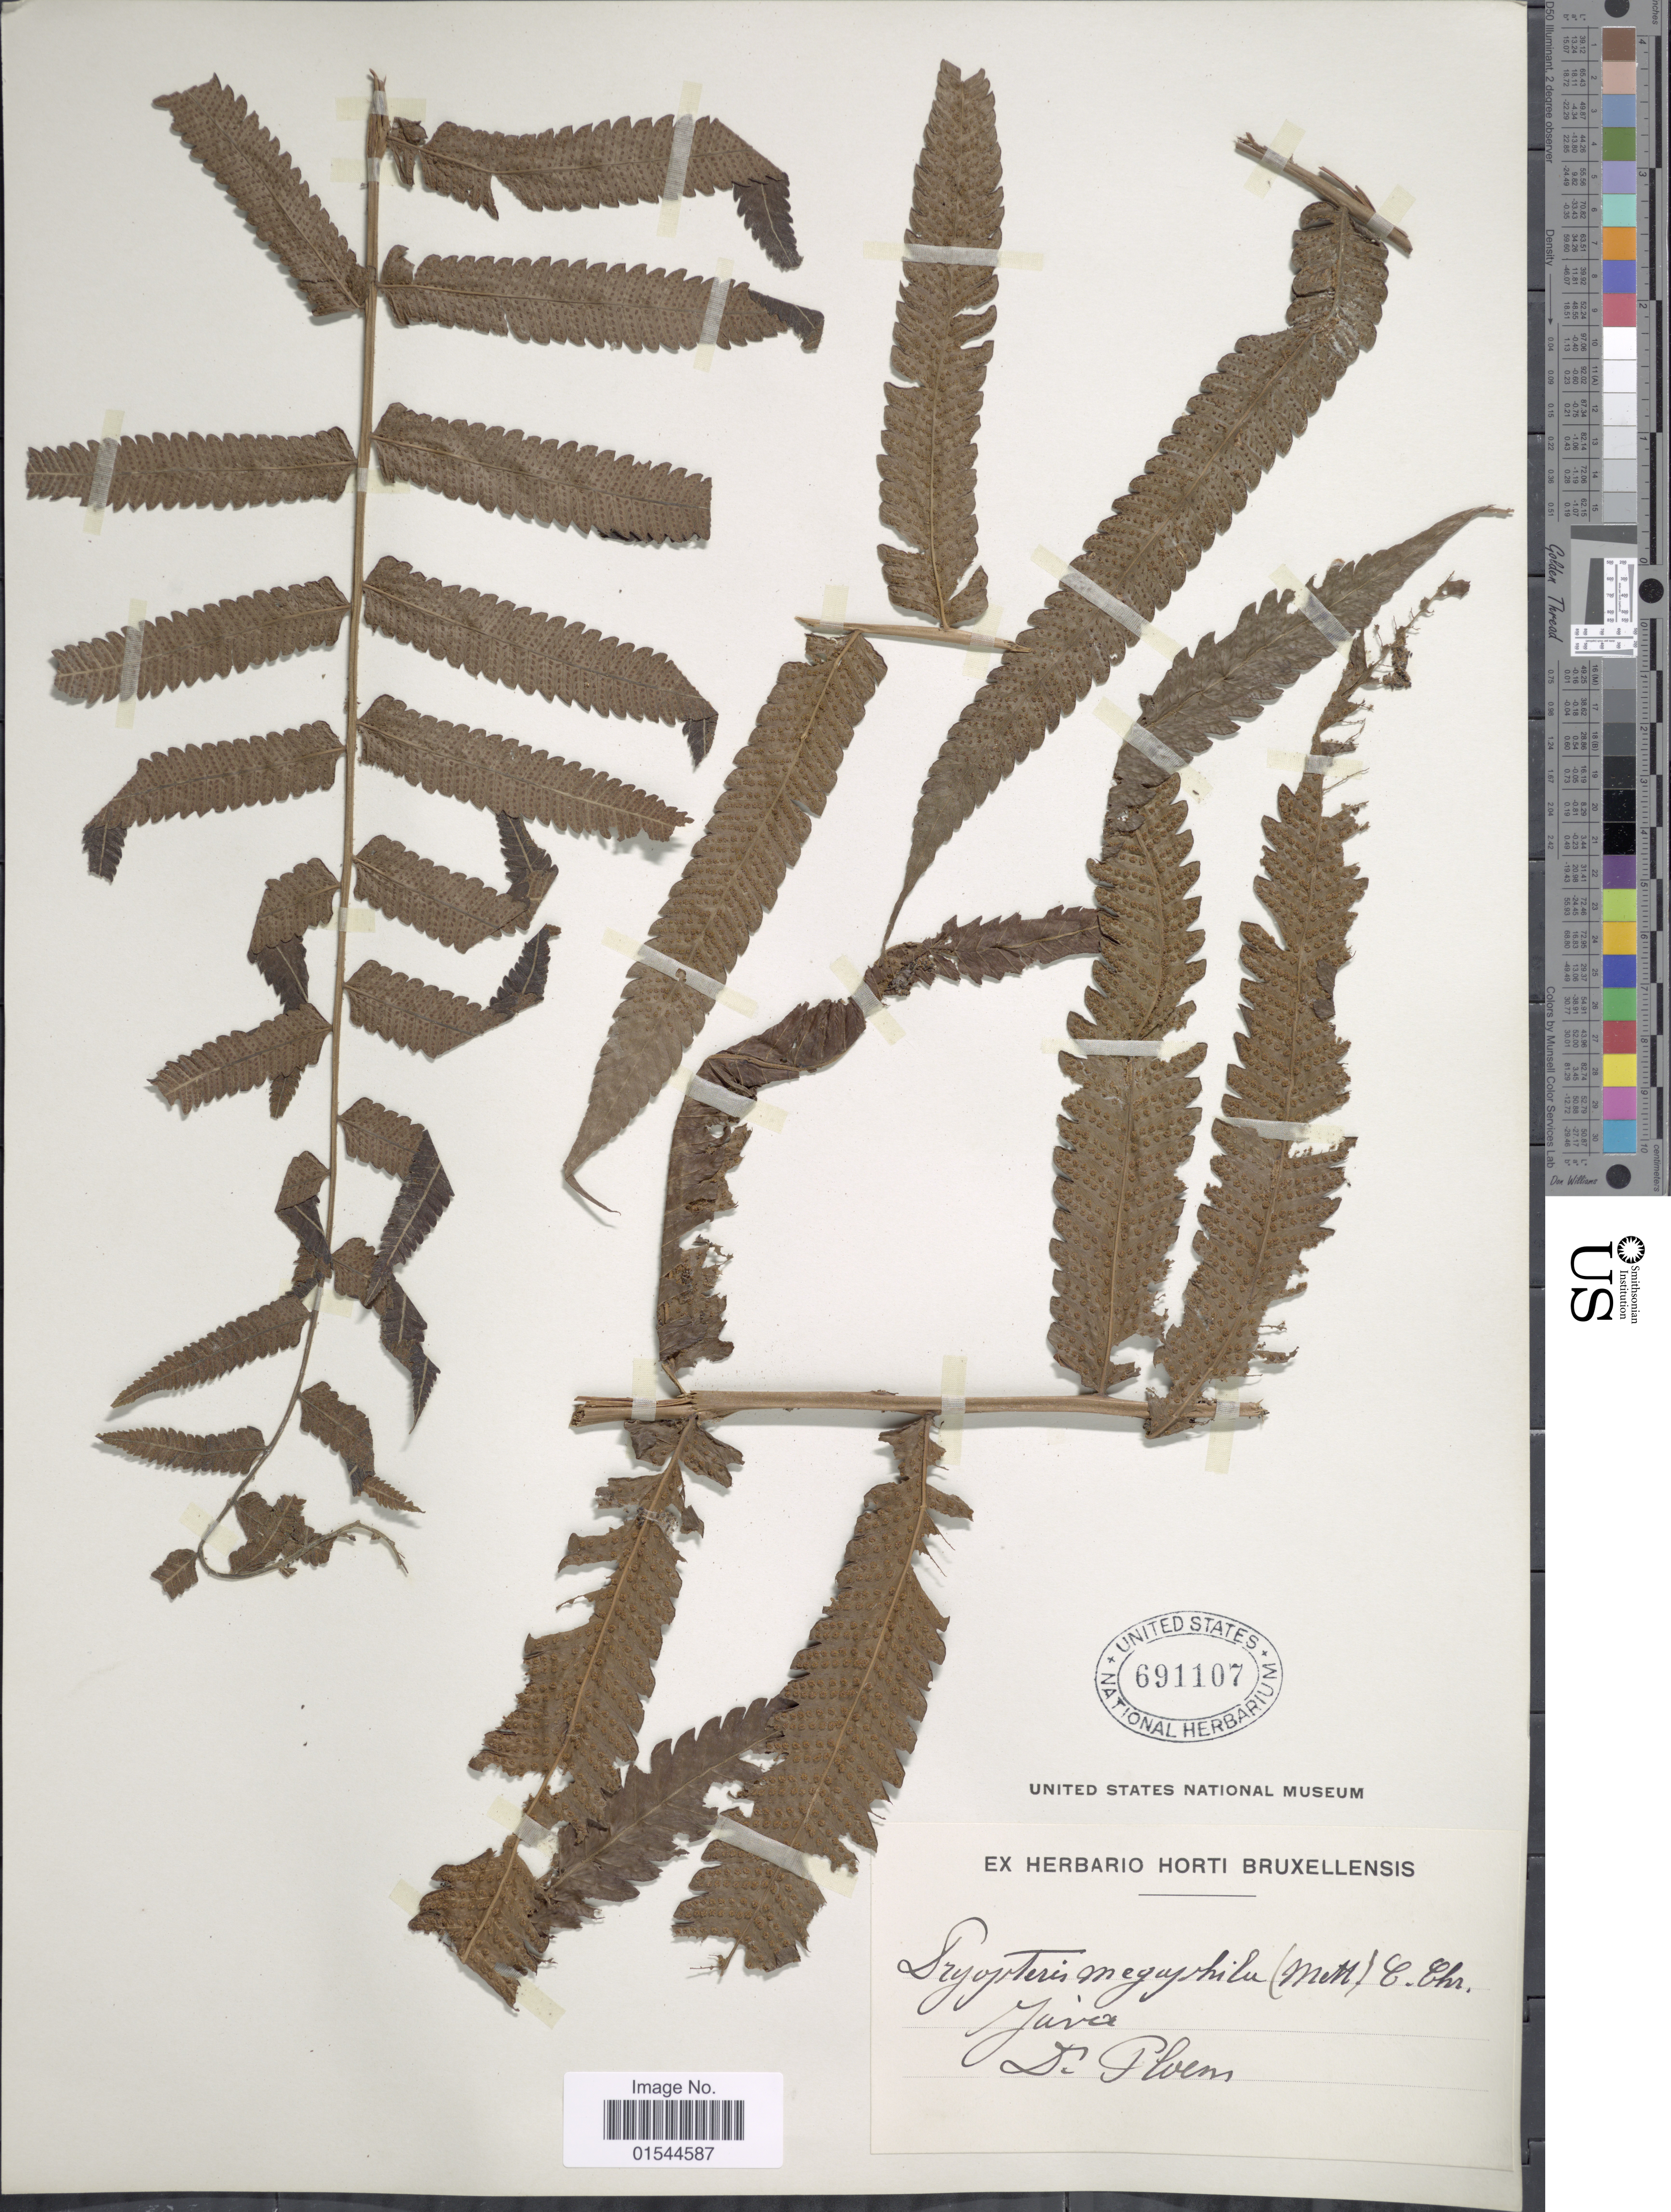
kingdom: Plantae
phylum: Tracheophyta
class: Polypodiopsida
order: Polypodiales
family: Thelypteridaceae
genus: Pneumatopteris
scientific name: Pneumatopteris pennigera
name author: (G. Forst.) Holttum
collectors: -. Ploem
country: Indonesia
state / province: Java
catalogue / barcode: US 691107